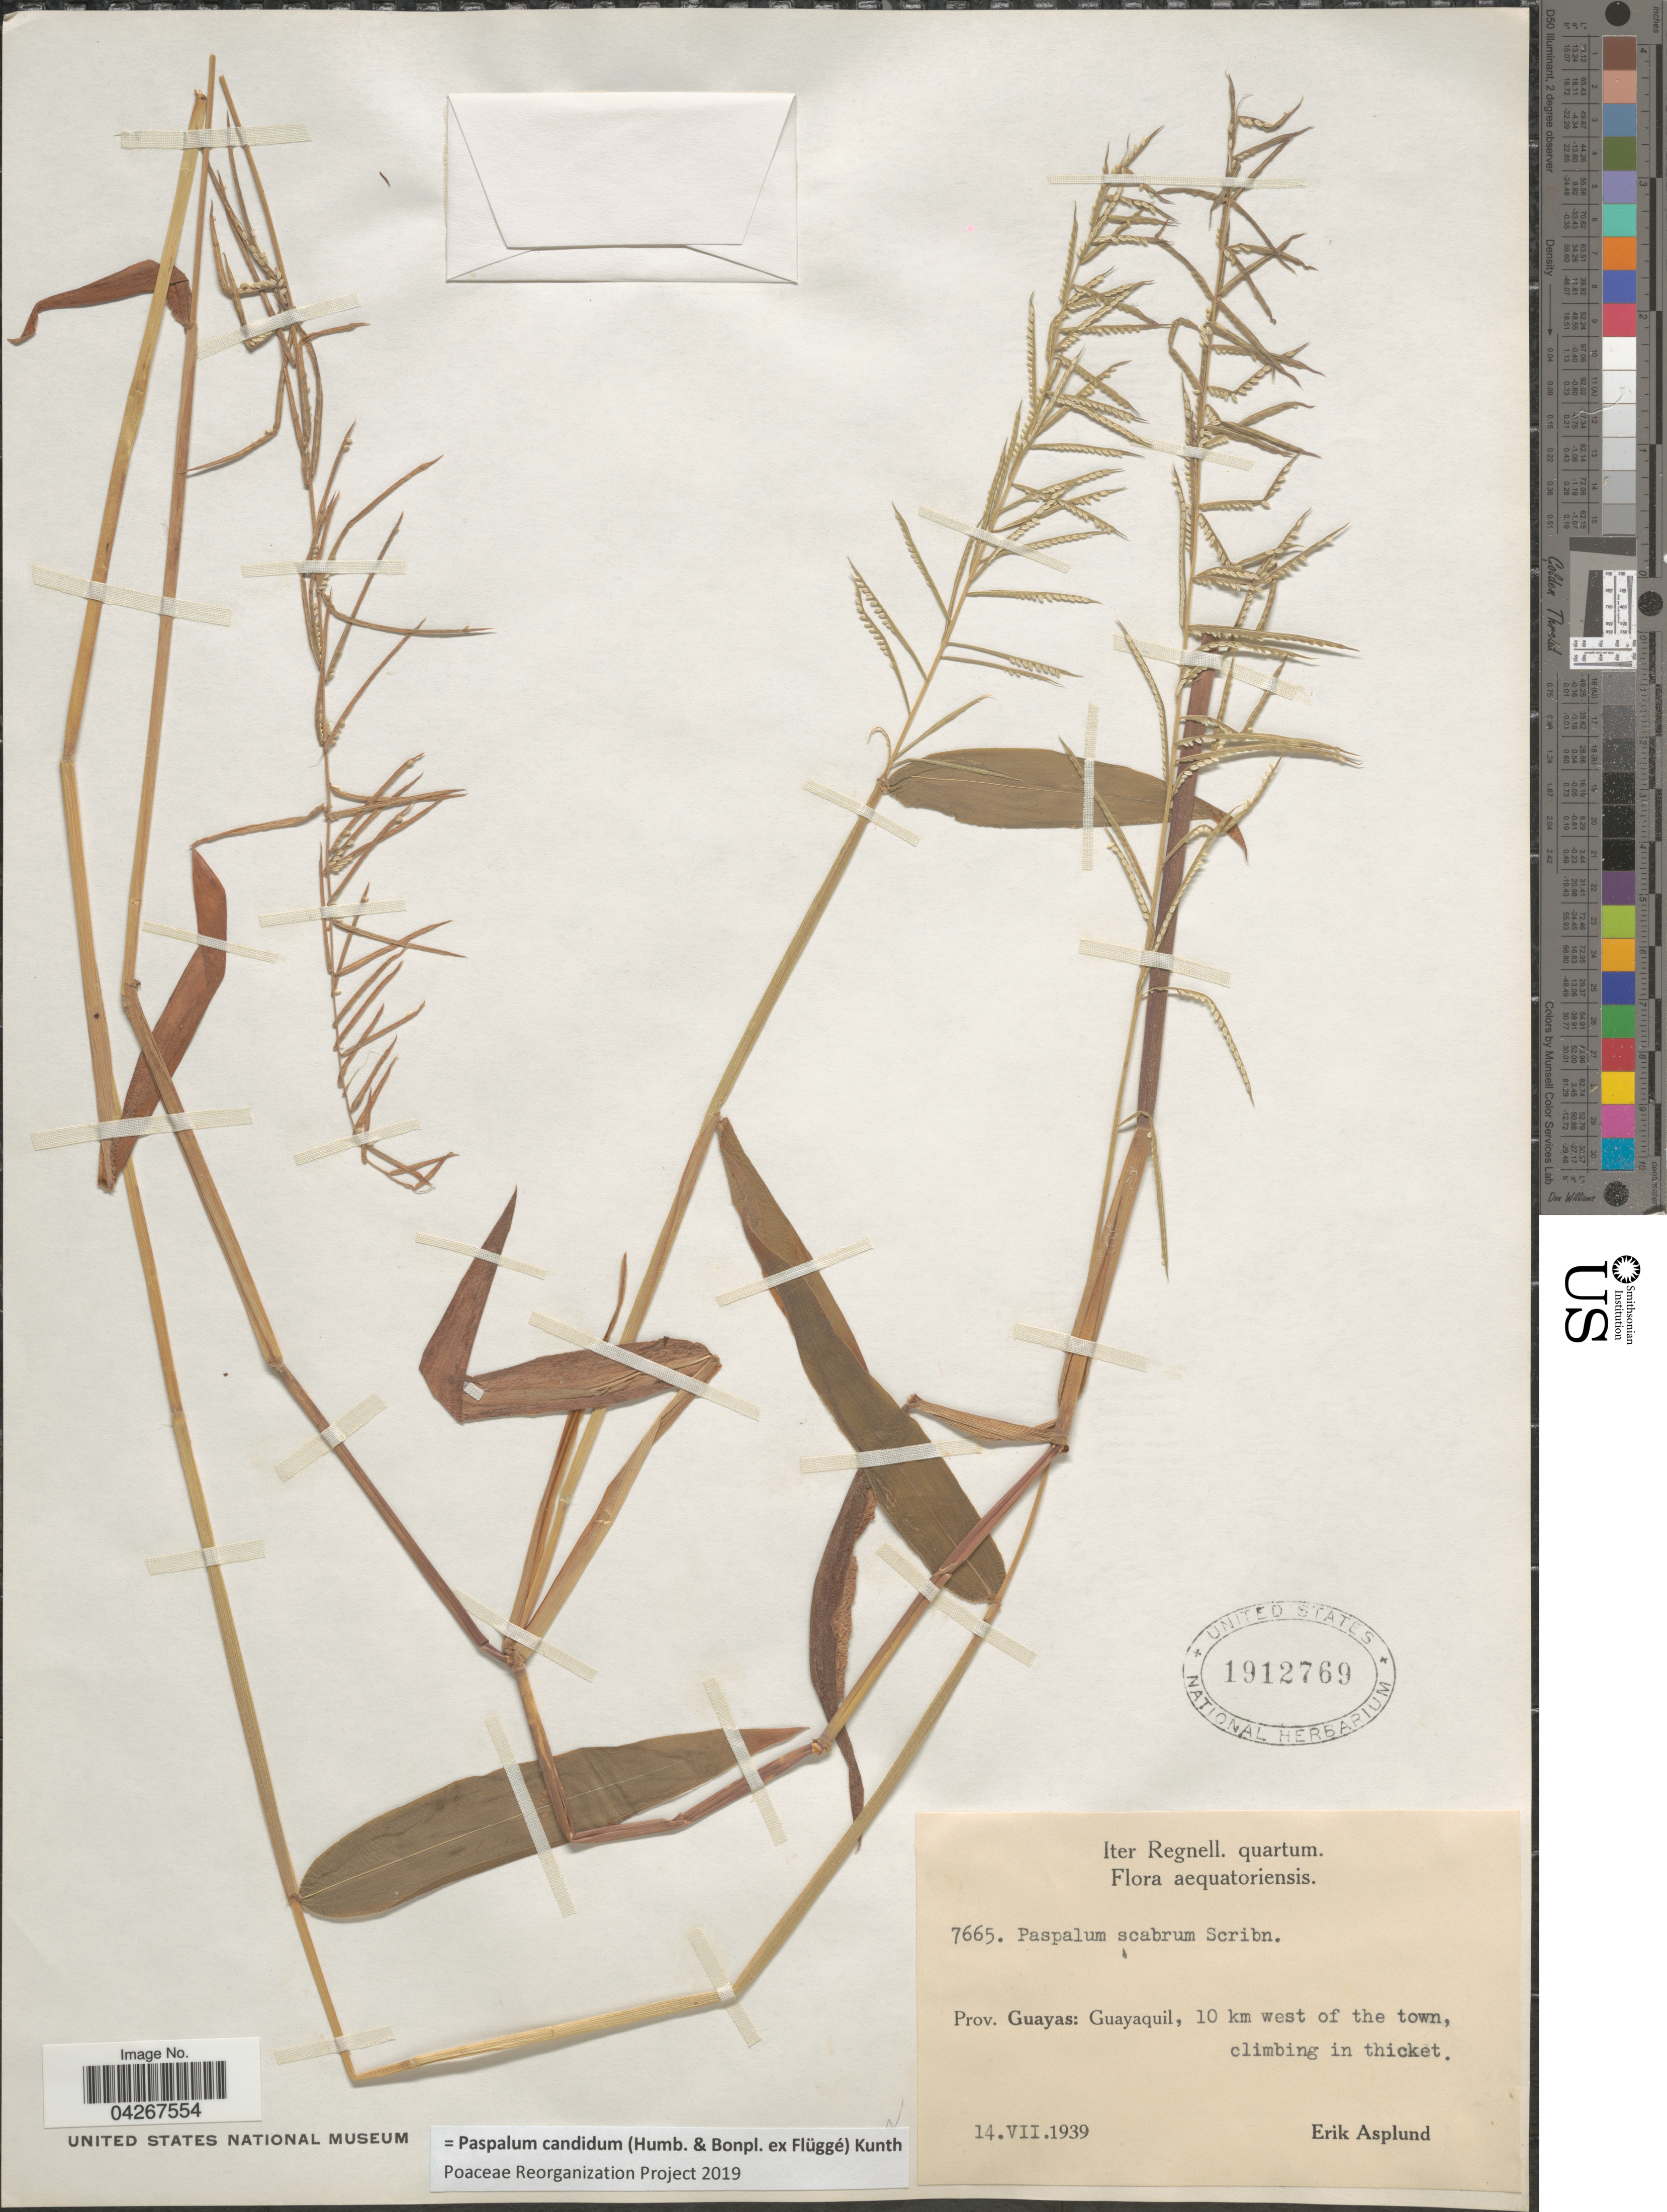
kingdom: Plantae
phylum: Tracheophyta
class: Liliopsida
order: Poales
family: Poaceae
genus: Paspalum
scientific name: Paspalum candidum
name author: (Humb. & Bonpl. ex Fleugge) Kunth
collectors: E. Asplund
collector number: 7665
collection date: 1939-07-14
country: Ecuador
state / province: Guayas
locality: Iter Regnell. quartum. Aequatoriensis. Guayaquil, 10 km west of the town, climbing in thicket.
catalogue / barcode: US 1912769